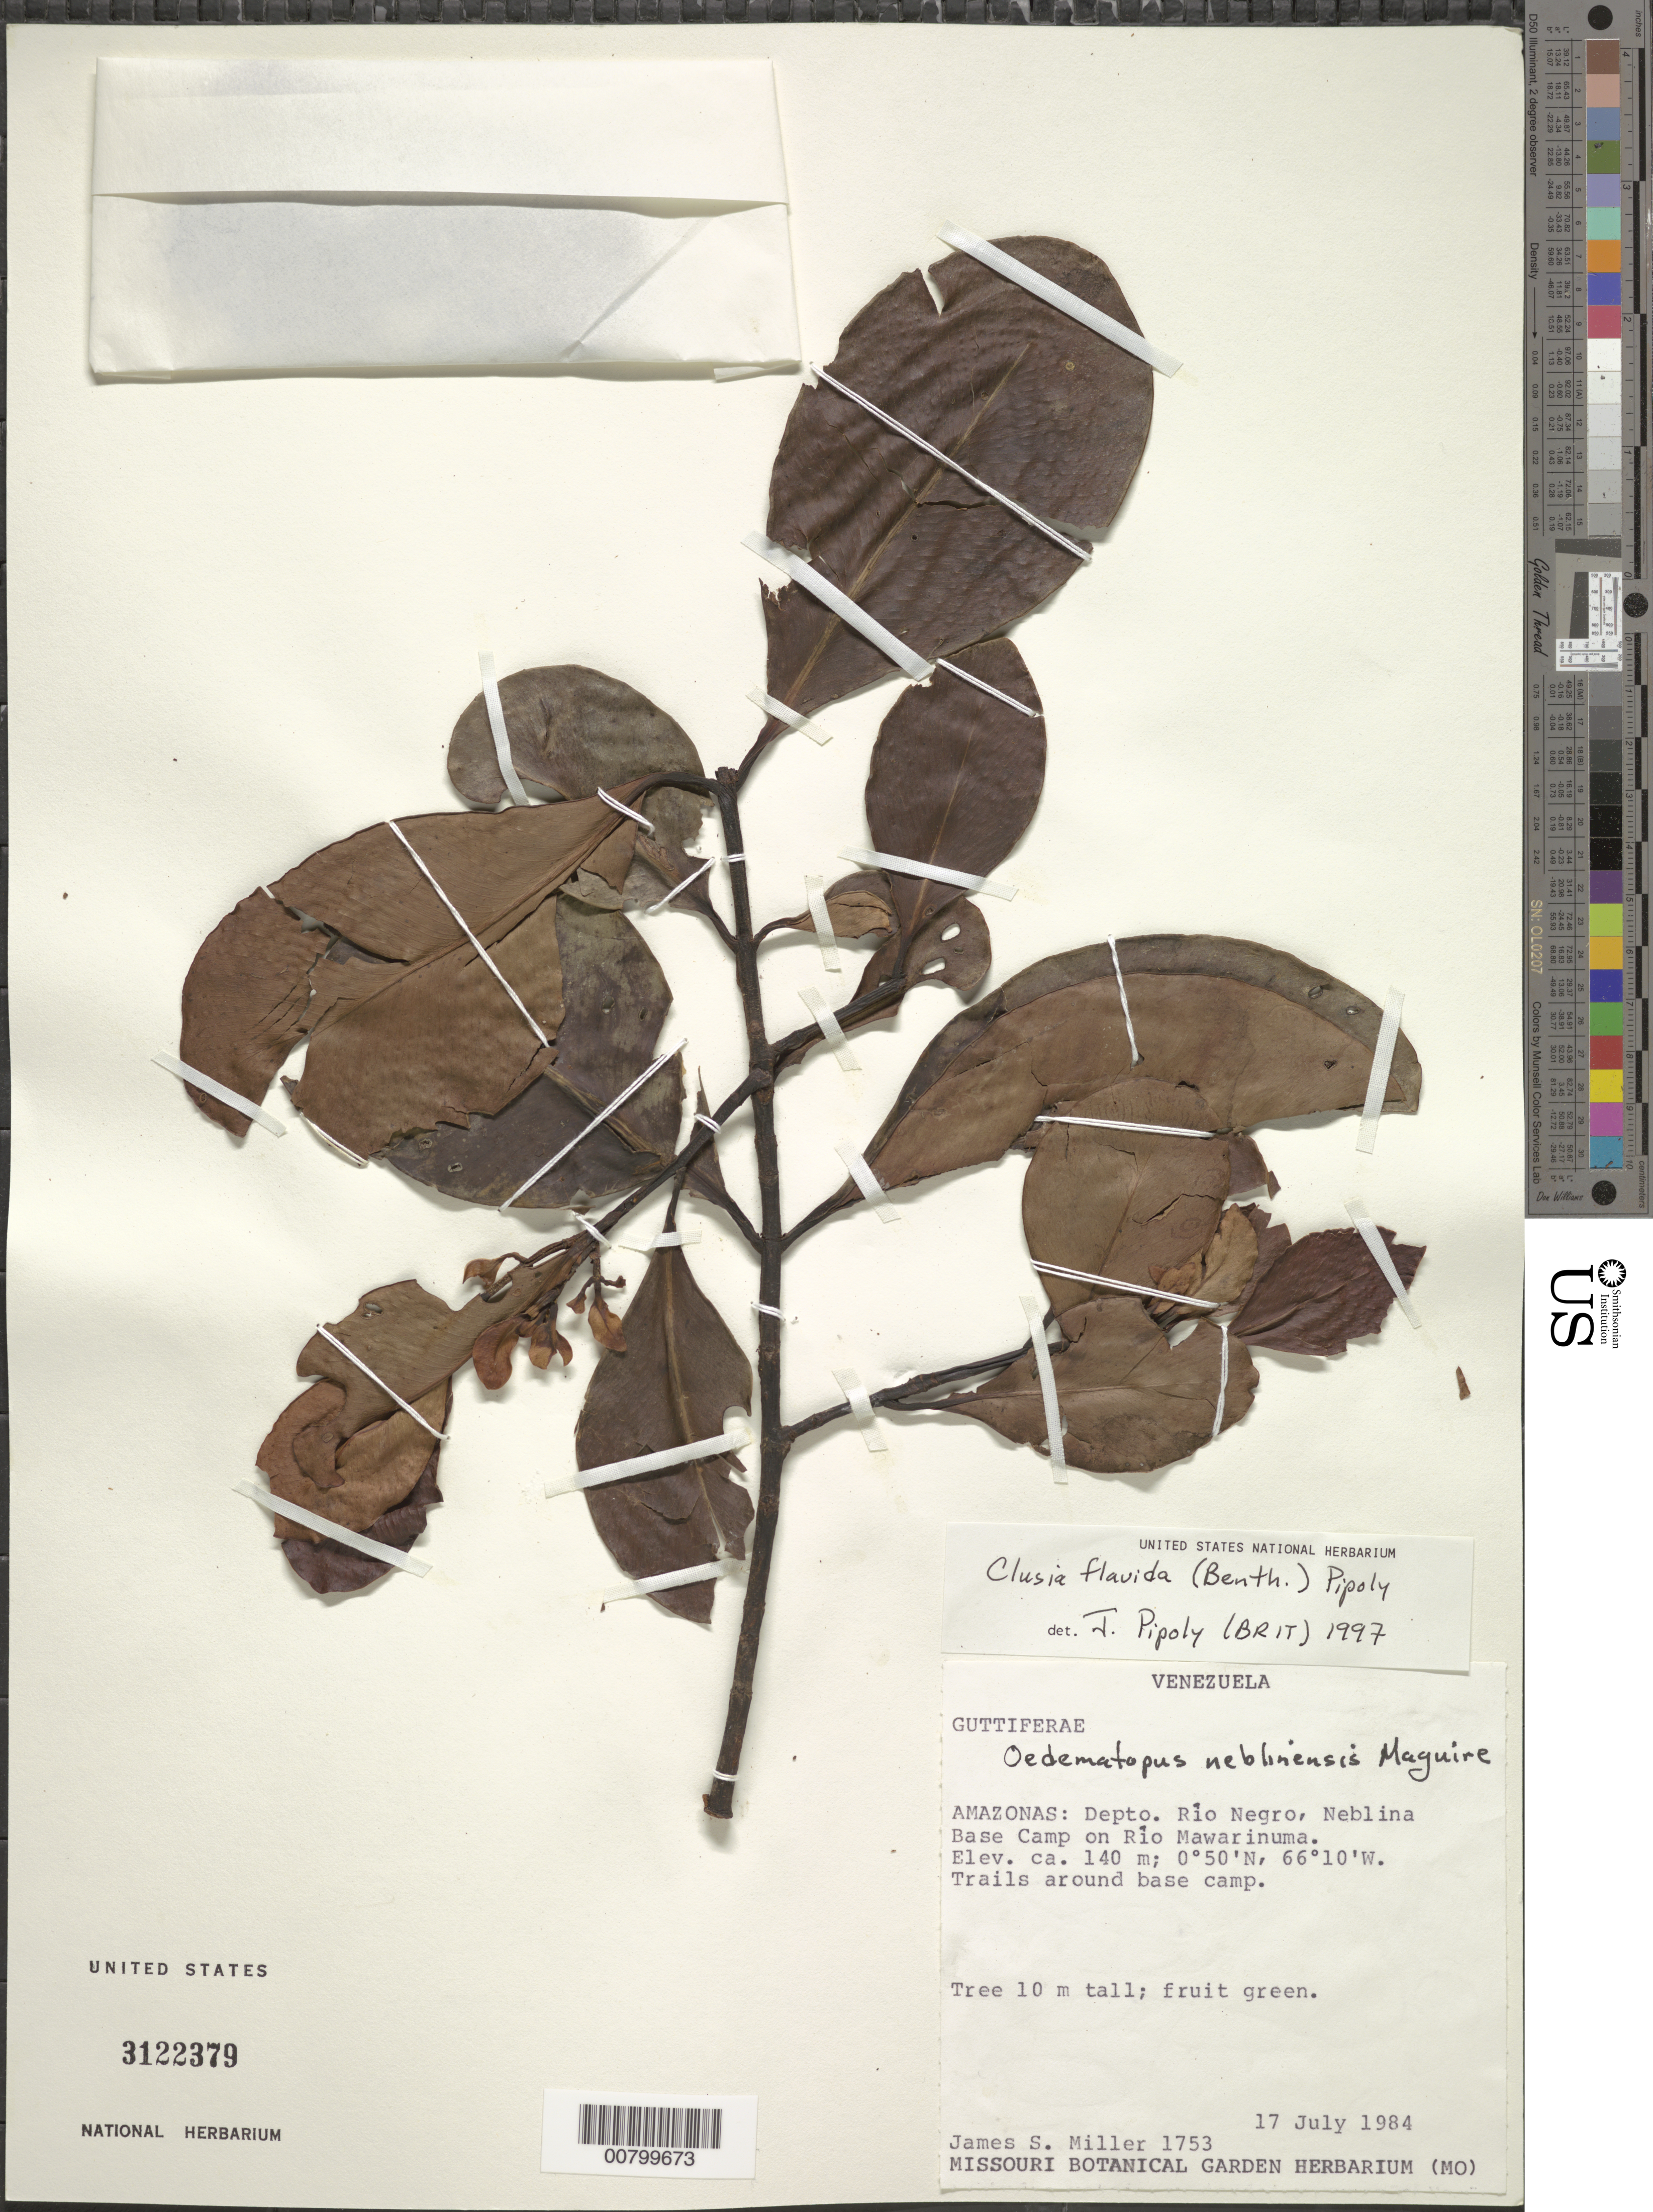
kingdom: Plantae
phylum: Tracheophyta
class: Magnoliopsida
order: Malpighiales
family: Clusiaceae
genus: Clusia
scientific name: Clusia flavida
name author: (Benth.) Pipoly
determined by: Pipoly, J. J., III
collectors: J. S. Miller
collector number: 1753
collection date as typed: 17-Jul-84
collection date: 1984-07-17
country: Venezuela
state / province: Amazonas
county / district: Río Negro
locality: Neblina Base Camp on Río Mawarinuma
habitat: Trails around base camp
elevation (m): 140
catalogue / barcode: US 3122379